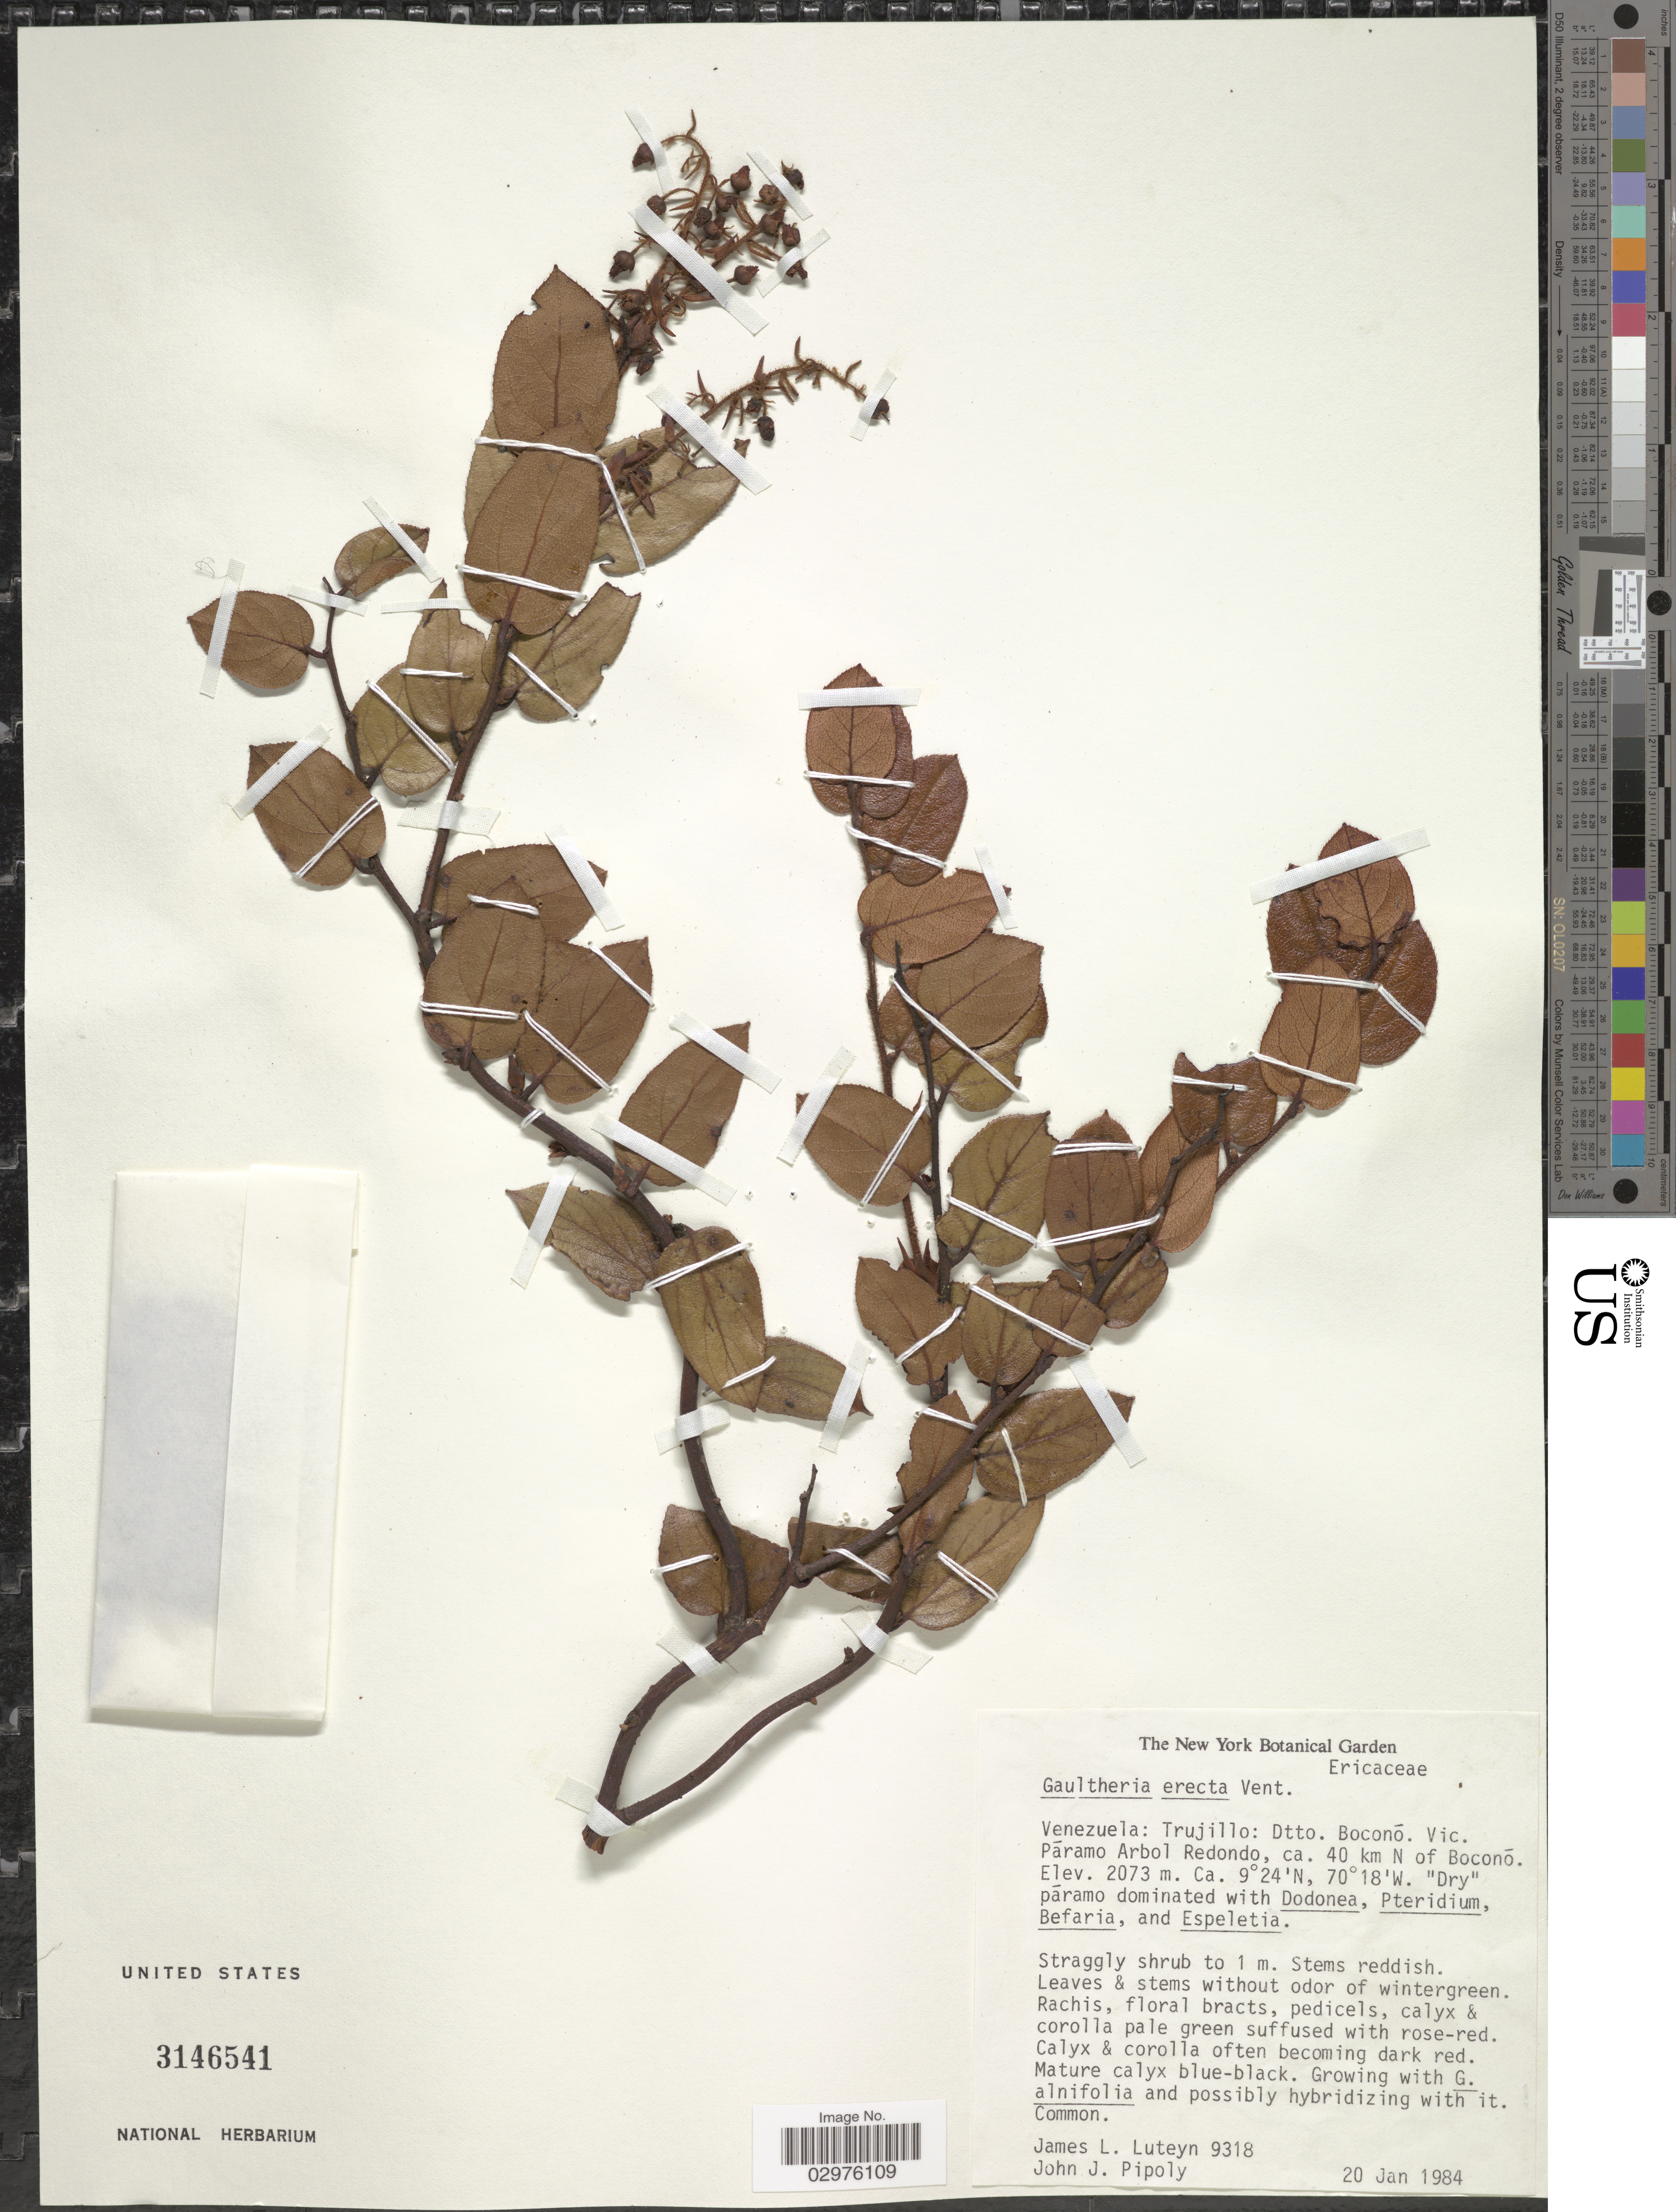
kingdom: Plantae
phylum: Tracheophyta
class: Magnoliopsida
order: Ericales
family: Ericaceae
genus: Gaultheria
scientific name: Gaultheria erecta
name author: Vent.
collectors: J. L. Luteyn & J. J. Pipoly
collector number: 9318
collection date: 1984-01-20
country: Venezuela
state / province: Trujillo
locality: Trujillo: Dtto. Boconó. Vic. Páramo Arbol Redondo, ca. 40 km N of Boconó.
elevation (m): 2073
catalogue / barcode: US 3146541